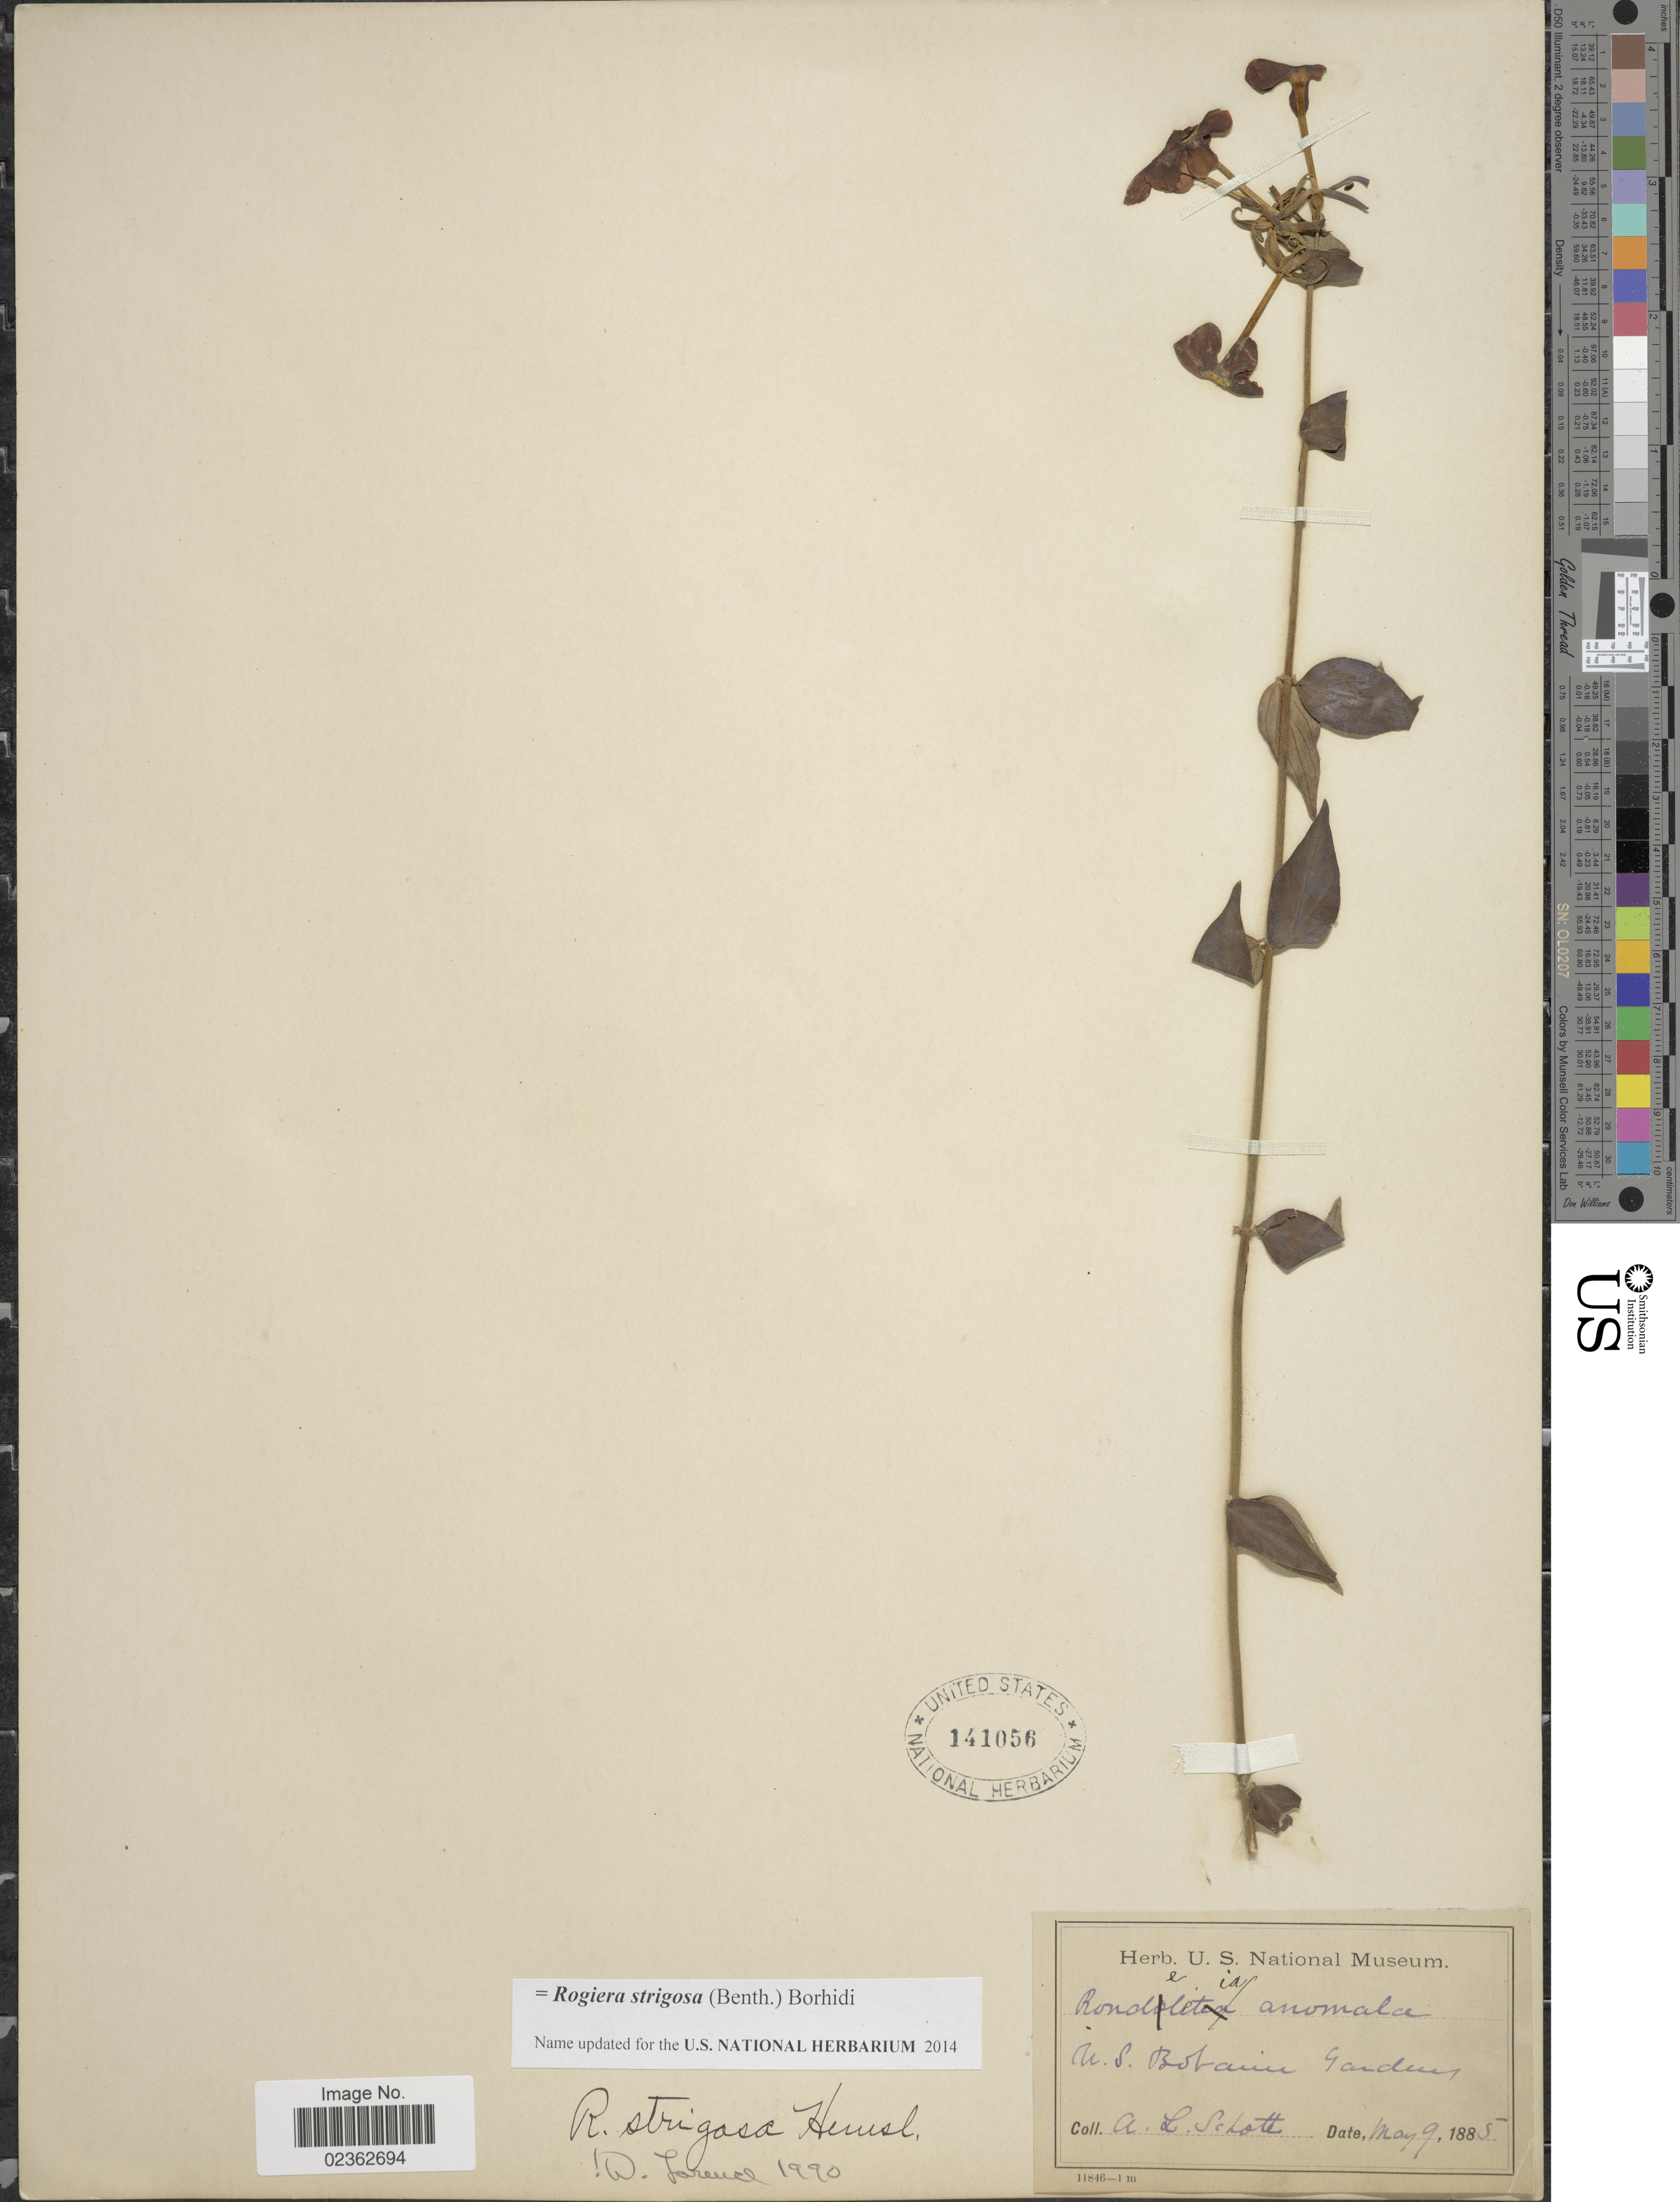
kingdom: Plantae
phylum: Tracheophyta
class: Magnoliopsida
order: Gentianales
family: Rubiaceae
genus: Rogiera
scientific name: Rogiera strigosa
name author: (Benth.) Borhidi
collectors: A. L. Schott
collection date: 1885-05-09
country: United States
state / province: District of Columbia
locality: U.S. Botanic Gardens.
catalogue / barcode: US 141056